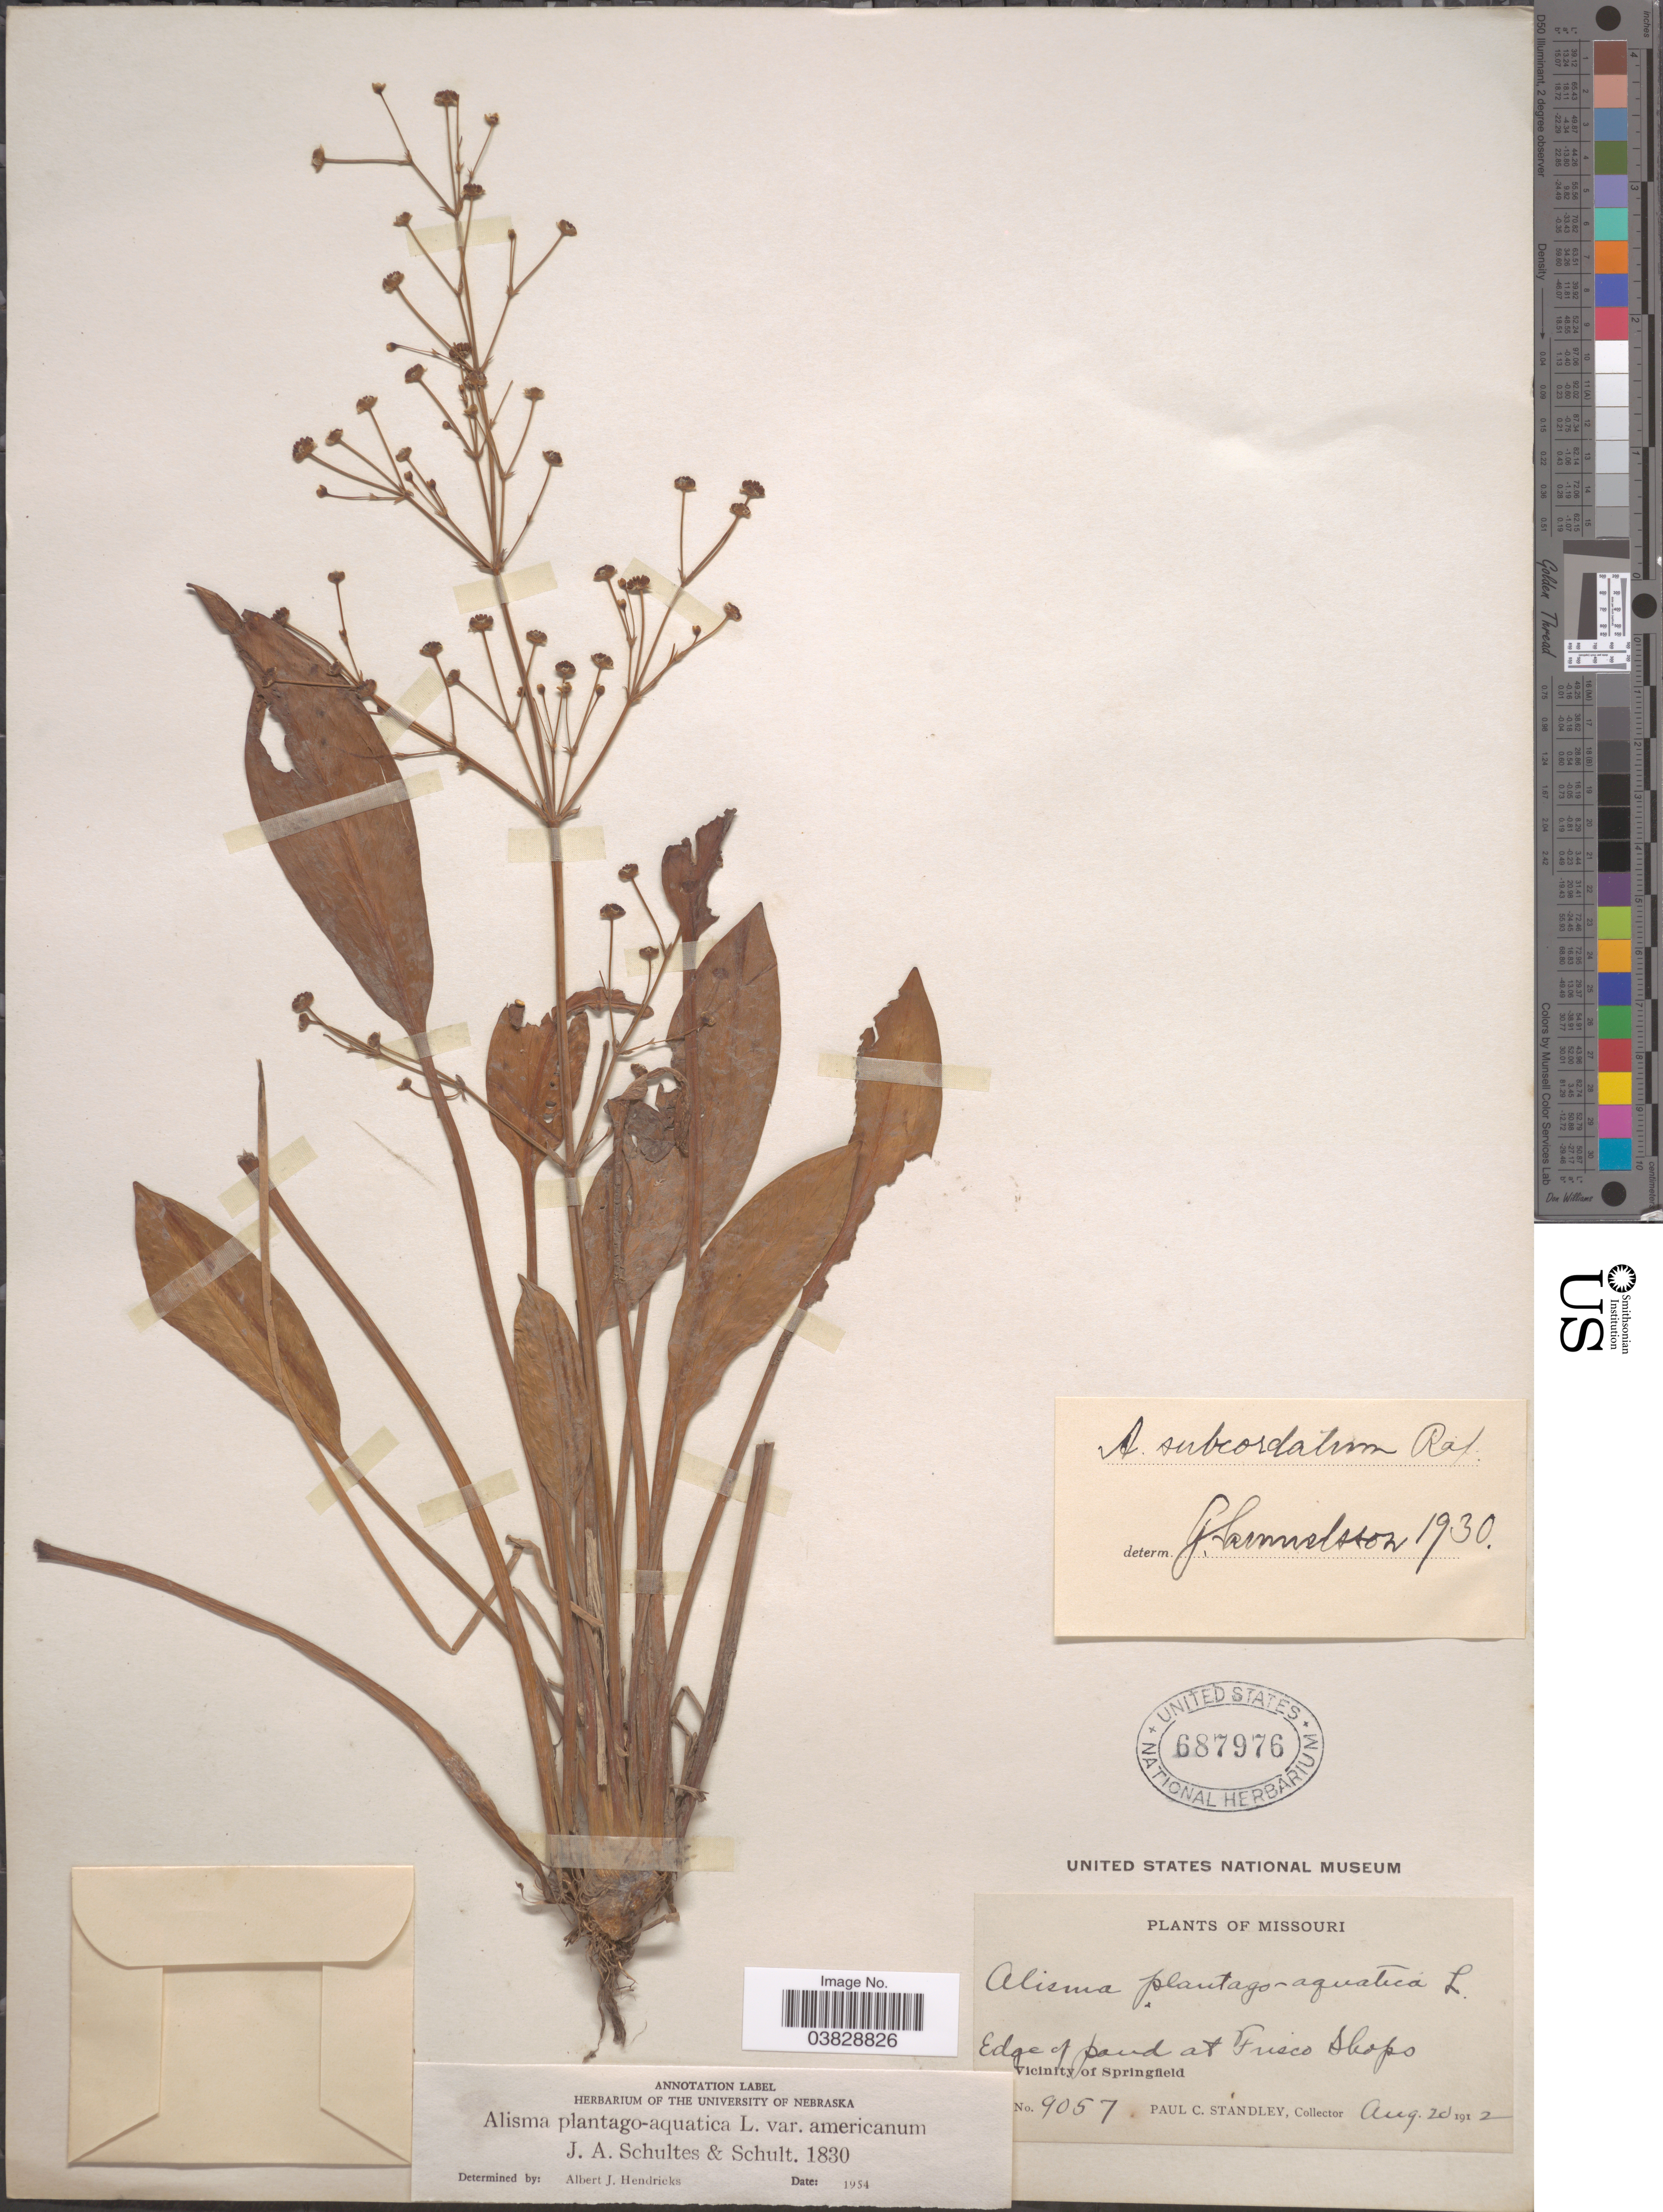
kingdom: Plantae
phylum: Tracheophyta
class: Liliopsida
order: Alismatales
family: Alismataceae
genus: Alisma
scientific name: Alisma plantago-aquatica var. americanum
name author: L.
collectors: P. C. Standley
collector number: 9057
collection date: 1912-08-20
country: United States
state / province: Missouri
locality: Edge of pond at Frisco Slopes. Vicinity of Springfield.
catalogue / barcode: US 687976